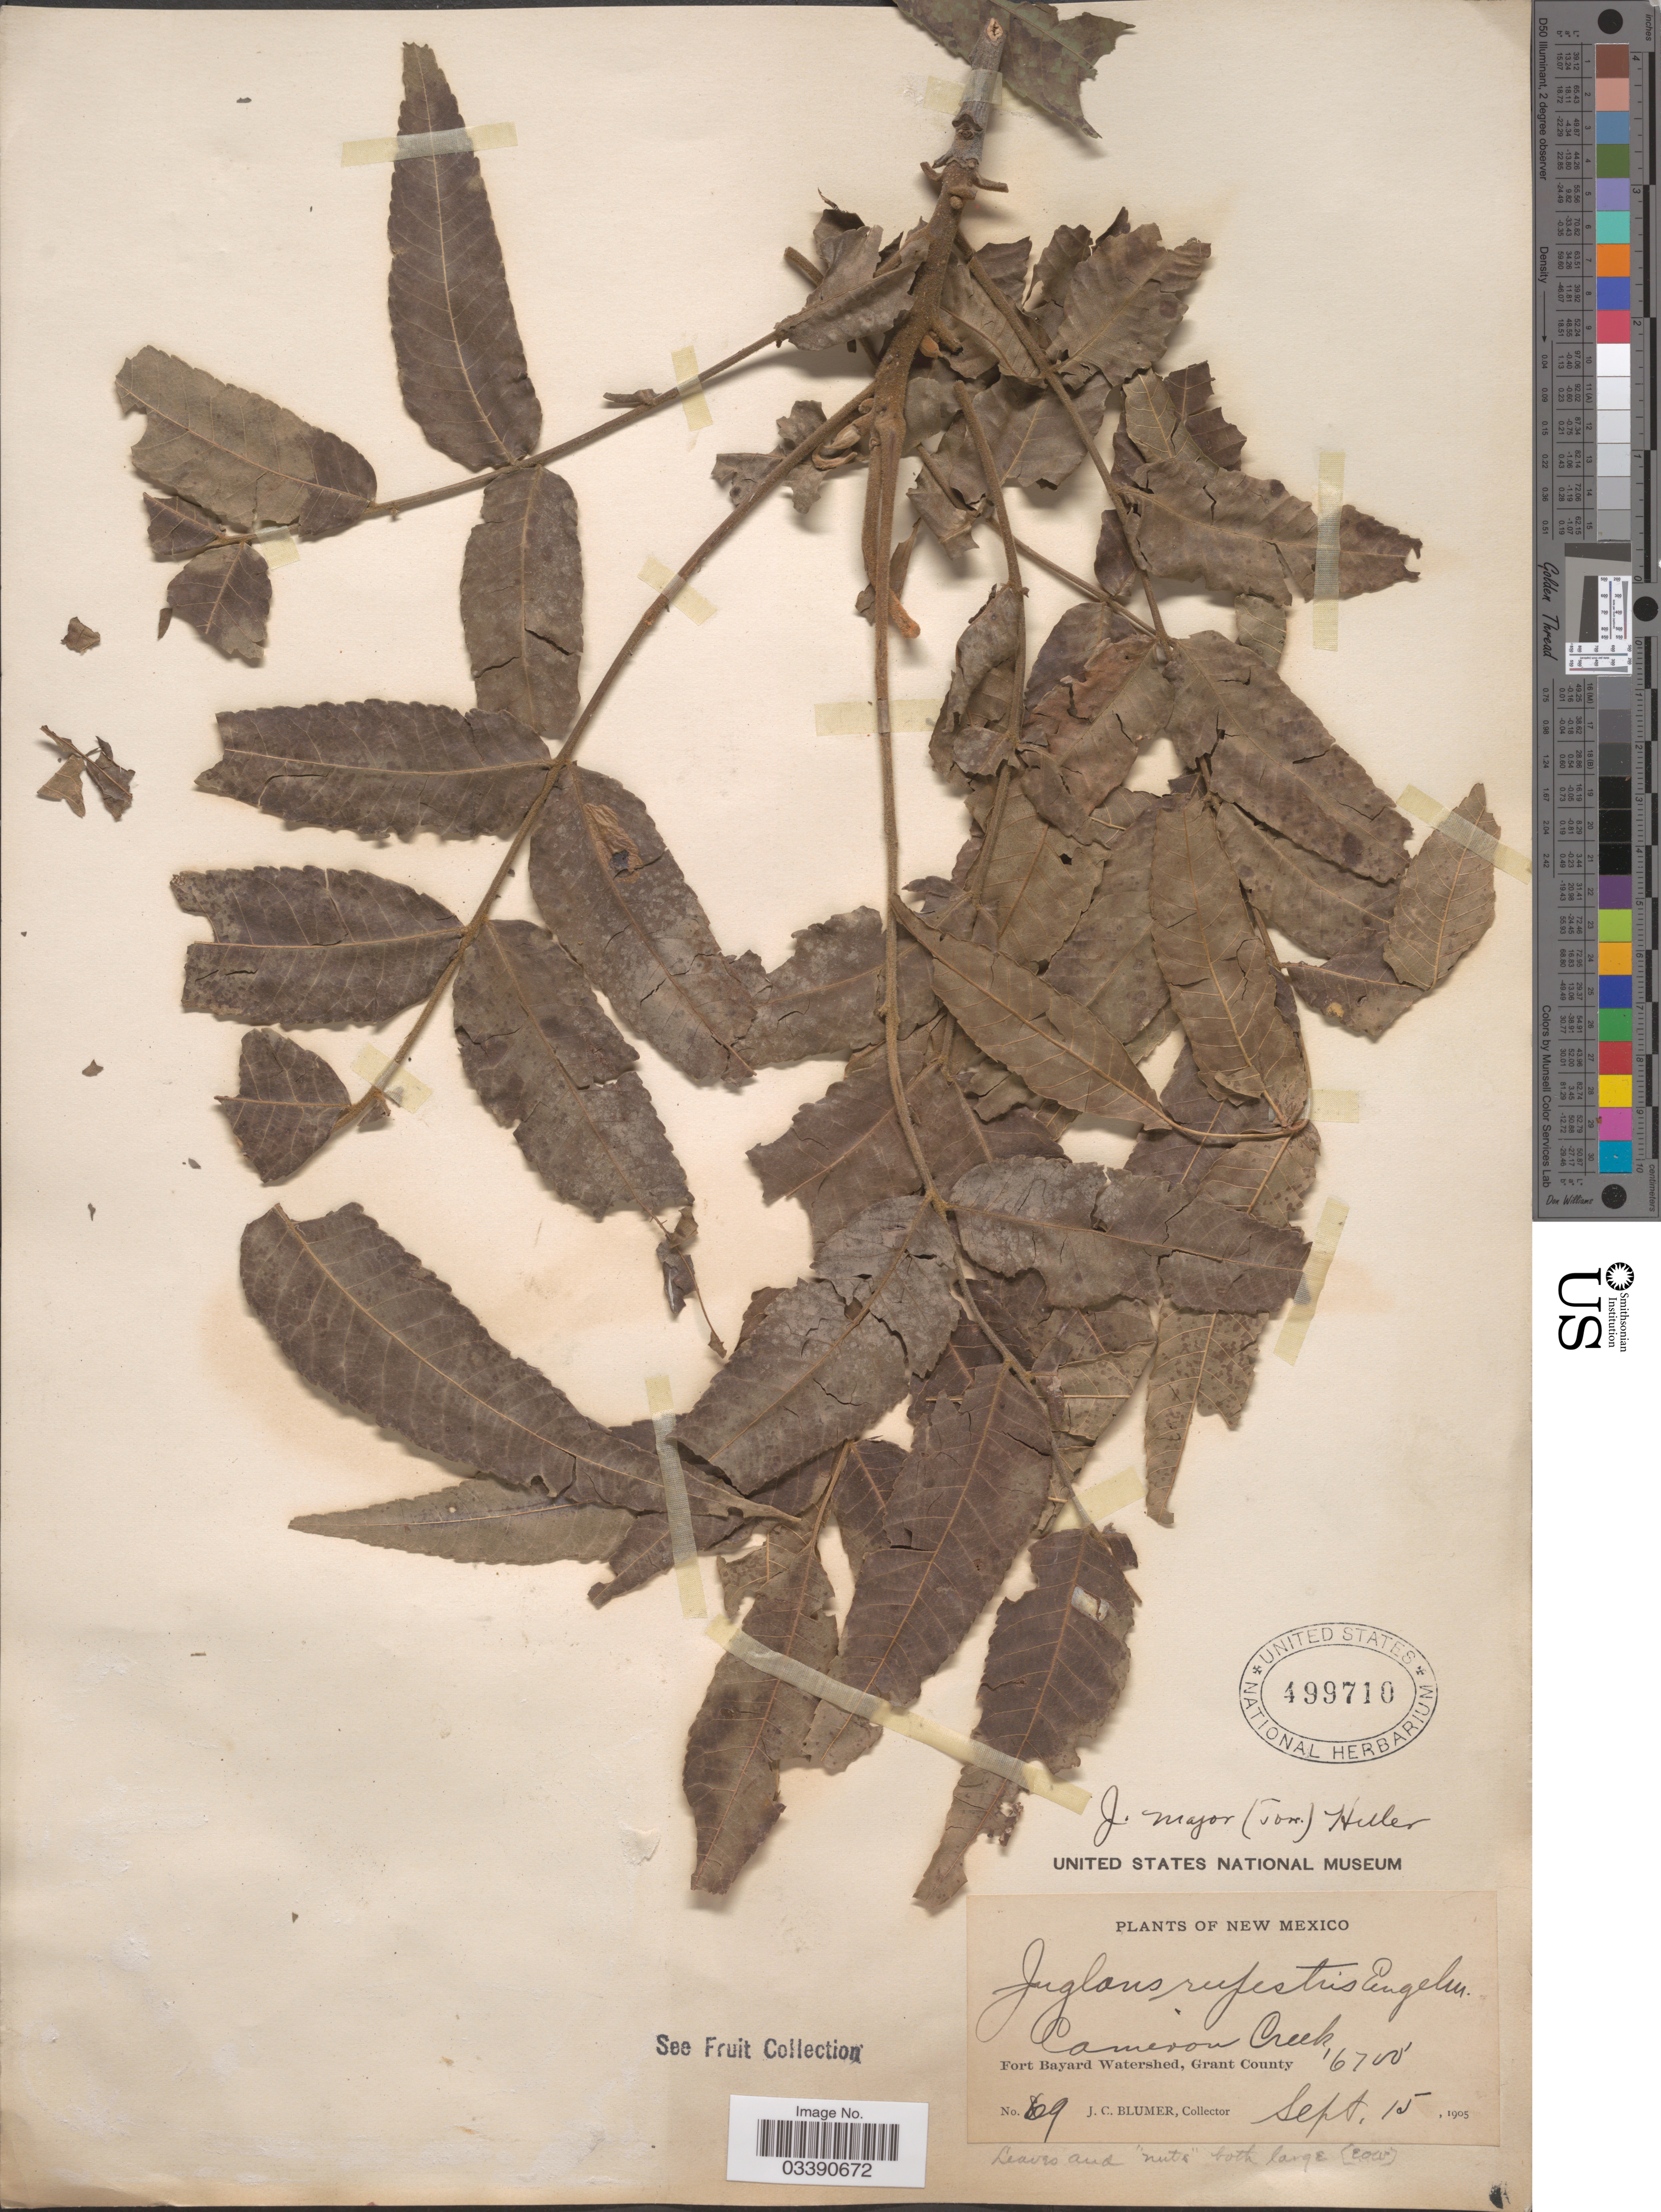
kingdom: Plantae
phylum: Tracheophyta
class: Magnoliopsida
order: Fagales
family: Juglandaceae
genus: Juglans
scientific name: Juglans major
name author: (Torr.) A. Heller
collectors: J. C. Blumer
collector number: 69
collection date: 1905-09-15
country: United States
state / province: New Mexico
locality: Cameron Creek. Fort Bayard Watershed, Grant County.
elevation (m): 2042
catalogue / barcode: US 499710